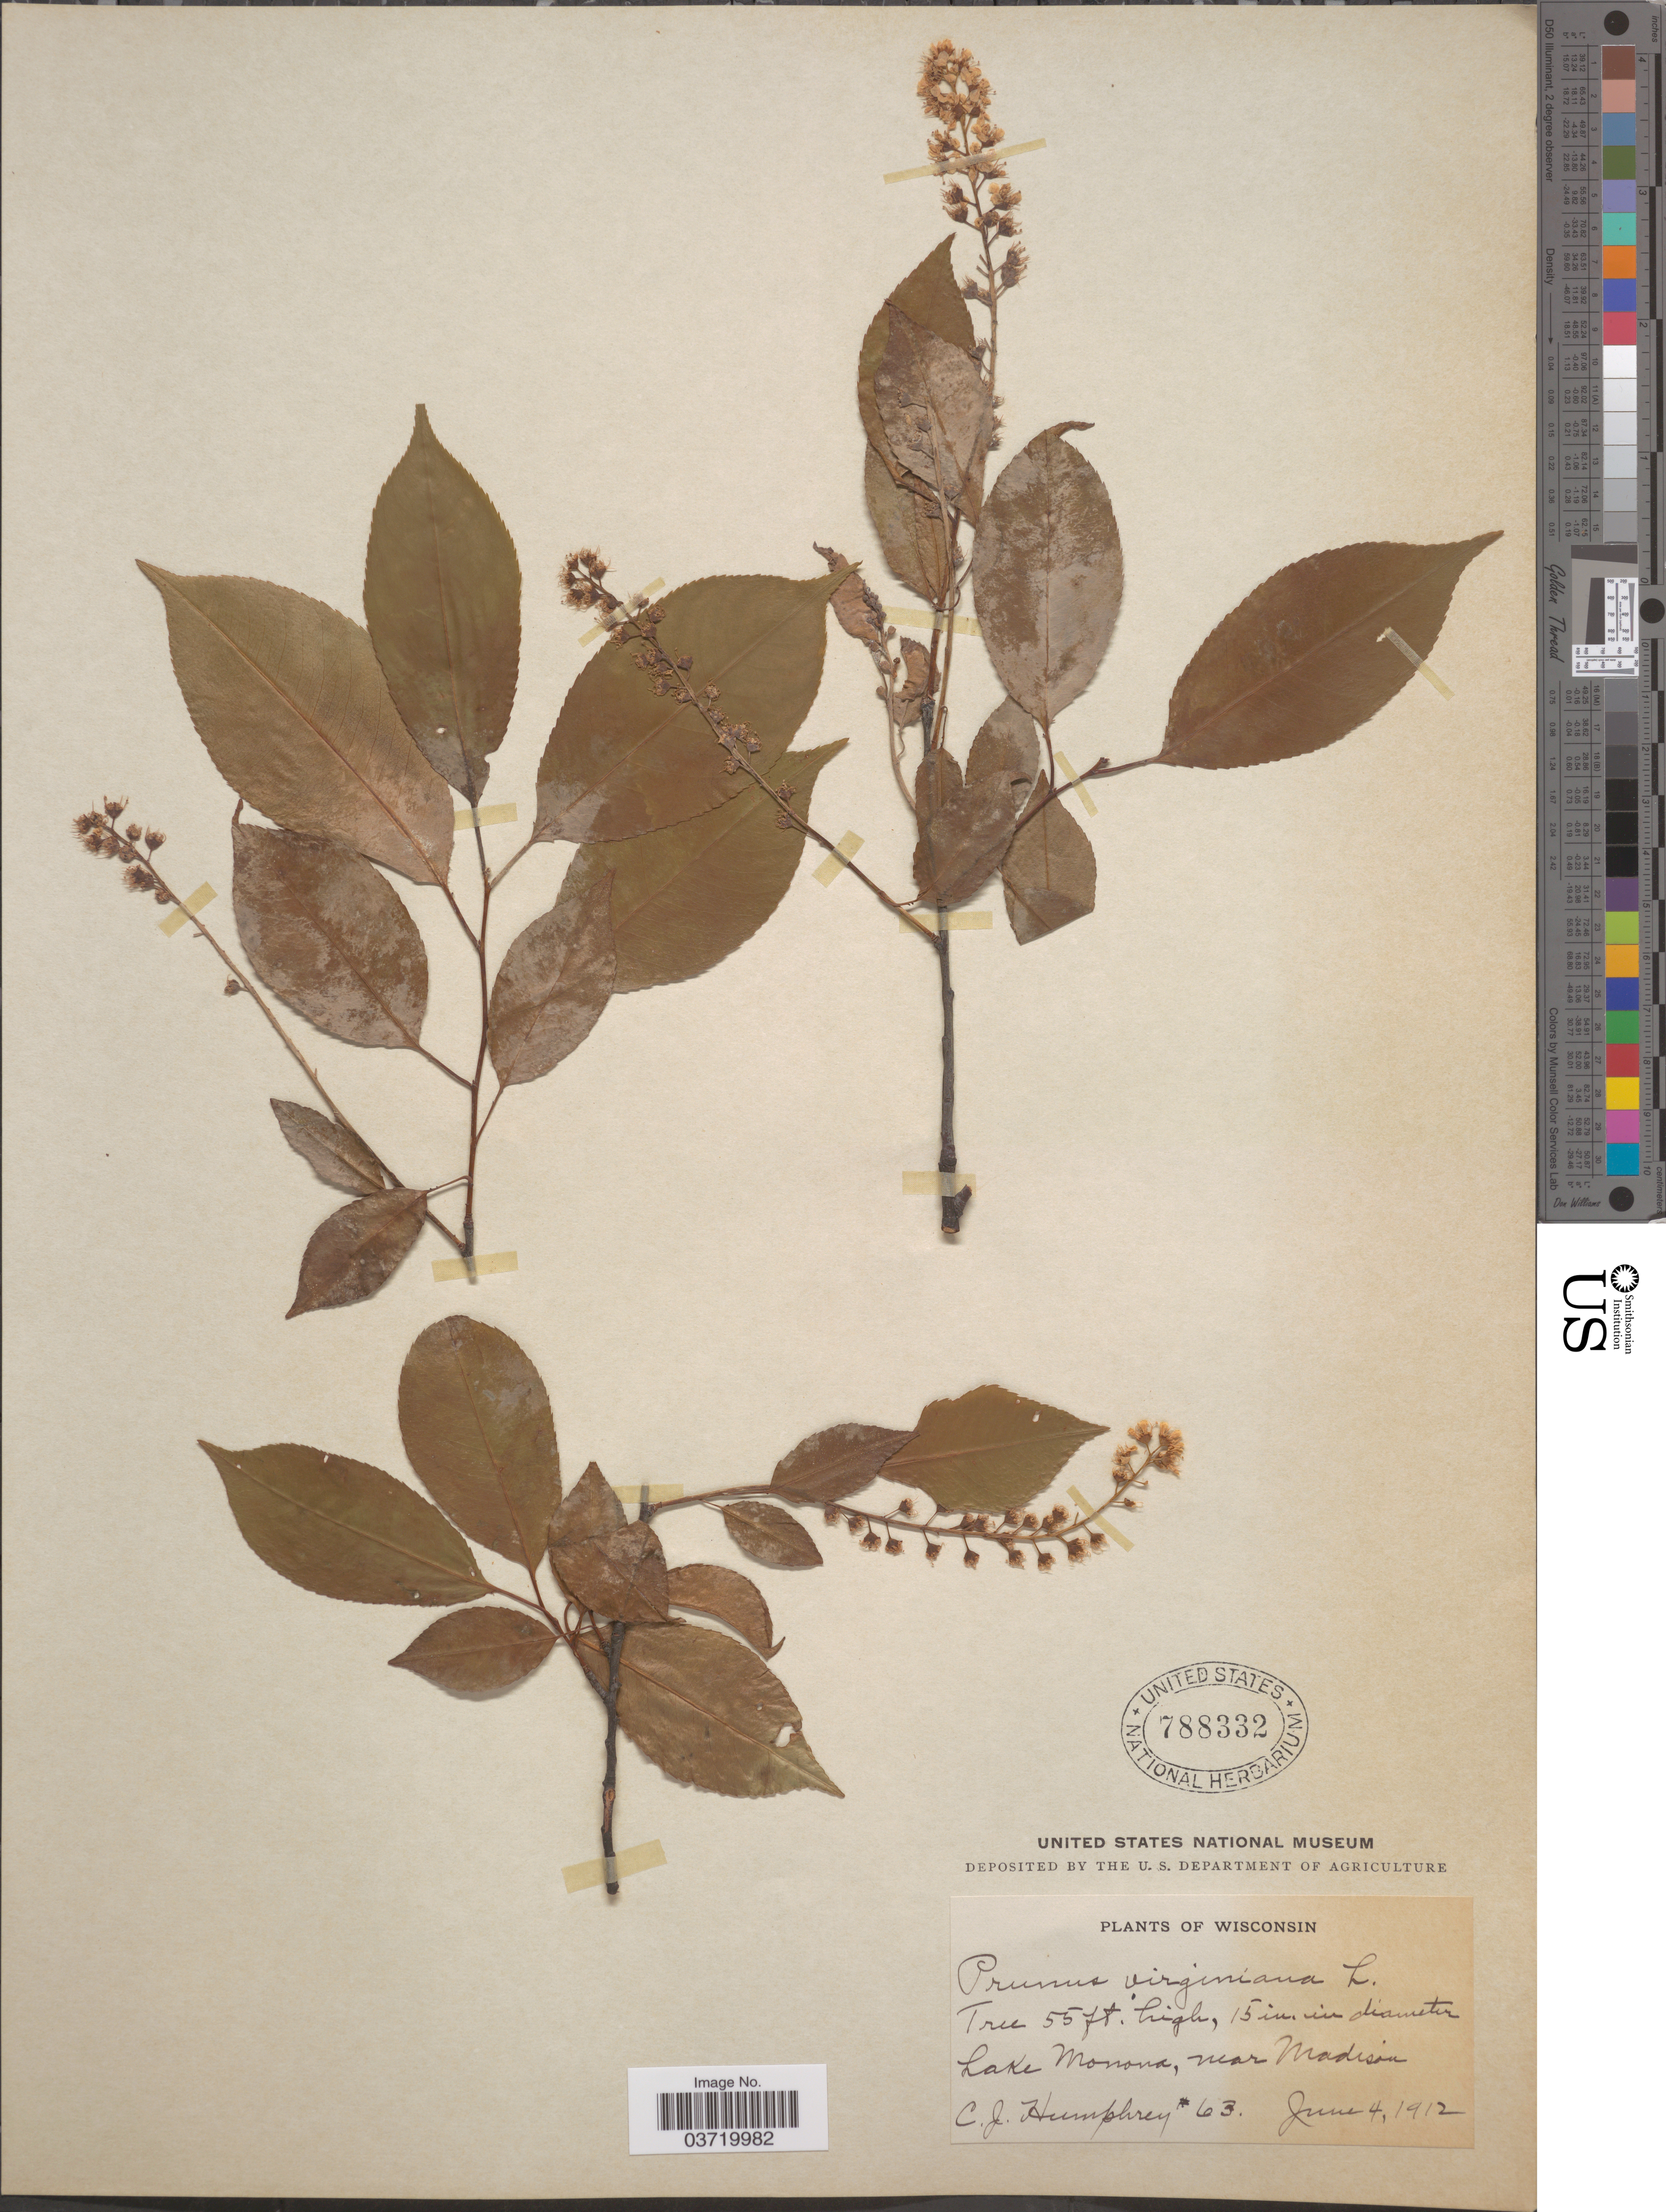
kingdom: Plantae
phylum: Tracheophyta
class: Magnoliopsida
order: Rosales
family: Rosaceae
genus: Prunus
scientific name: Prunus virginiana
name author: L.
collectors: C. Humphrey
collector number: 63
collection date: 1912-06-04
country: United States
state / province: Wisconsin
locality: Lake Monona, near Madison.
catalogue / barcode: US 788332